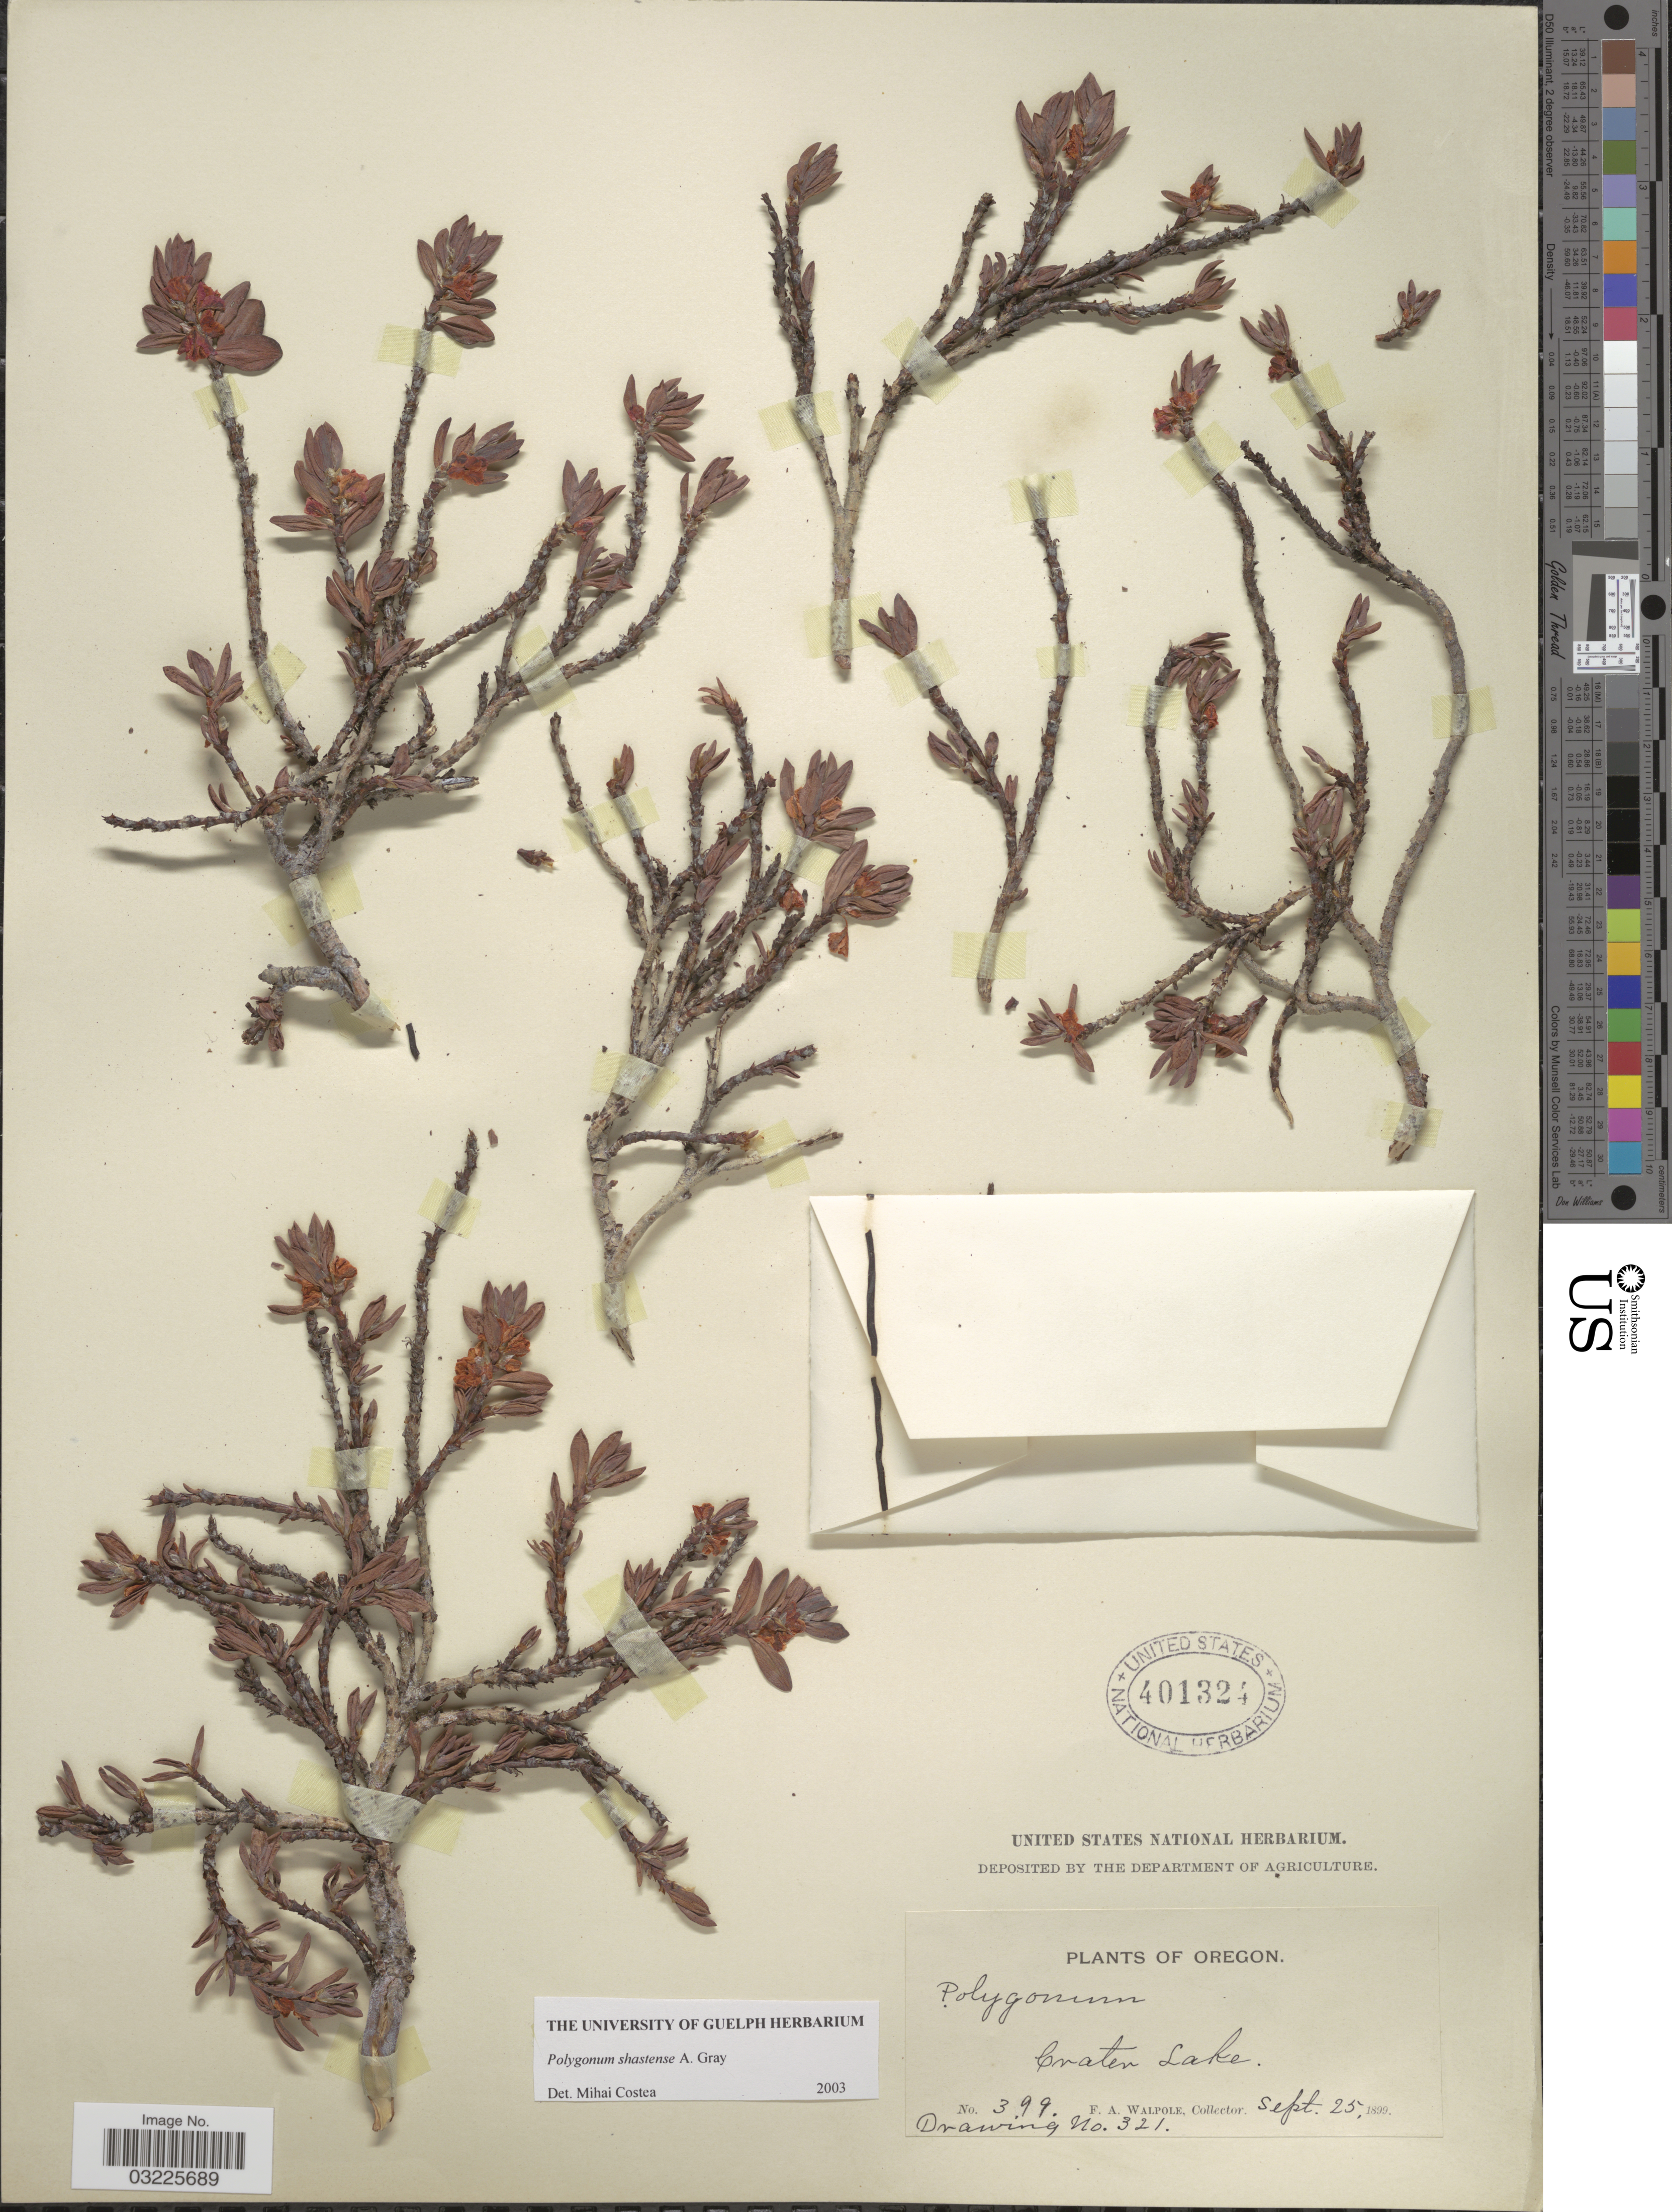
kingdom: Plantae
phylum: Tracheophyta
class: Magnoliopsida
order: Caryophyllales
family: Polygonaceae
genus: Polygonum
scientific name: Polygonum shastense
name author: W.H. Brewer ex A. Gray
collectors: F. Walpole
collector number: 399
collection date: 1899-09-25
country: United States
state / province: Oregon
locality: Crater Lake.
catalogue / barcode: US 401324